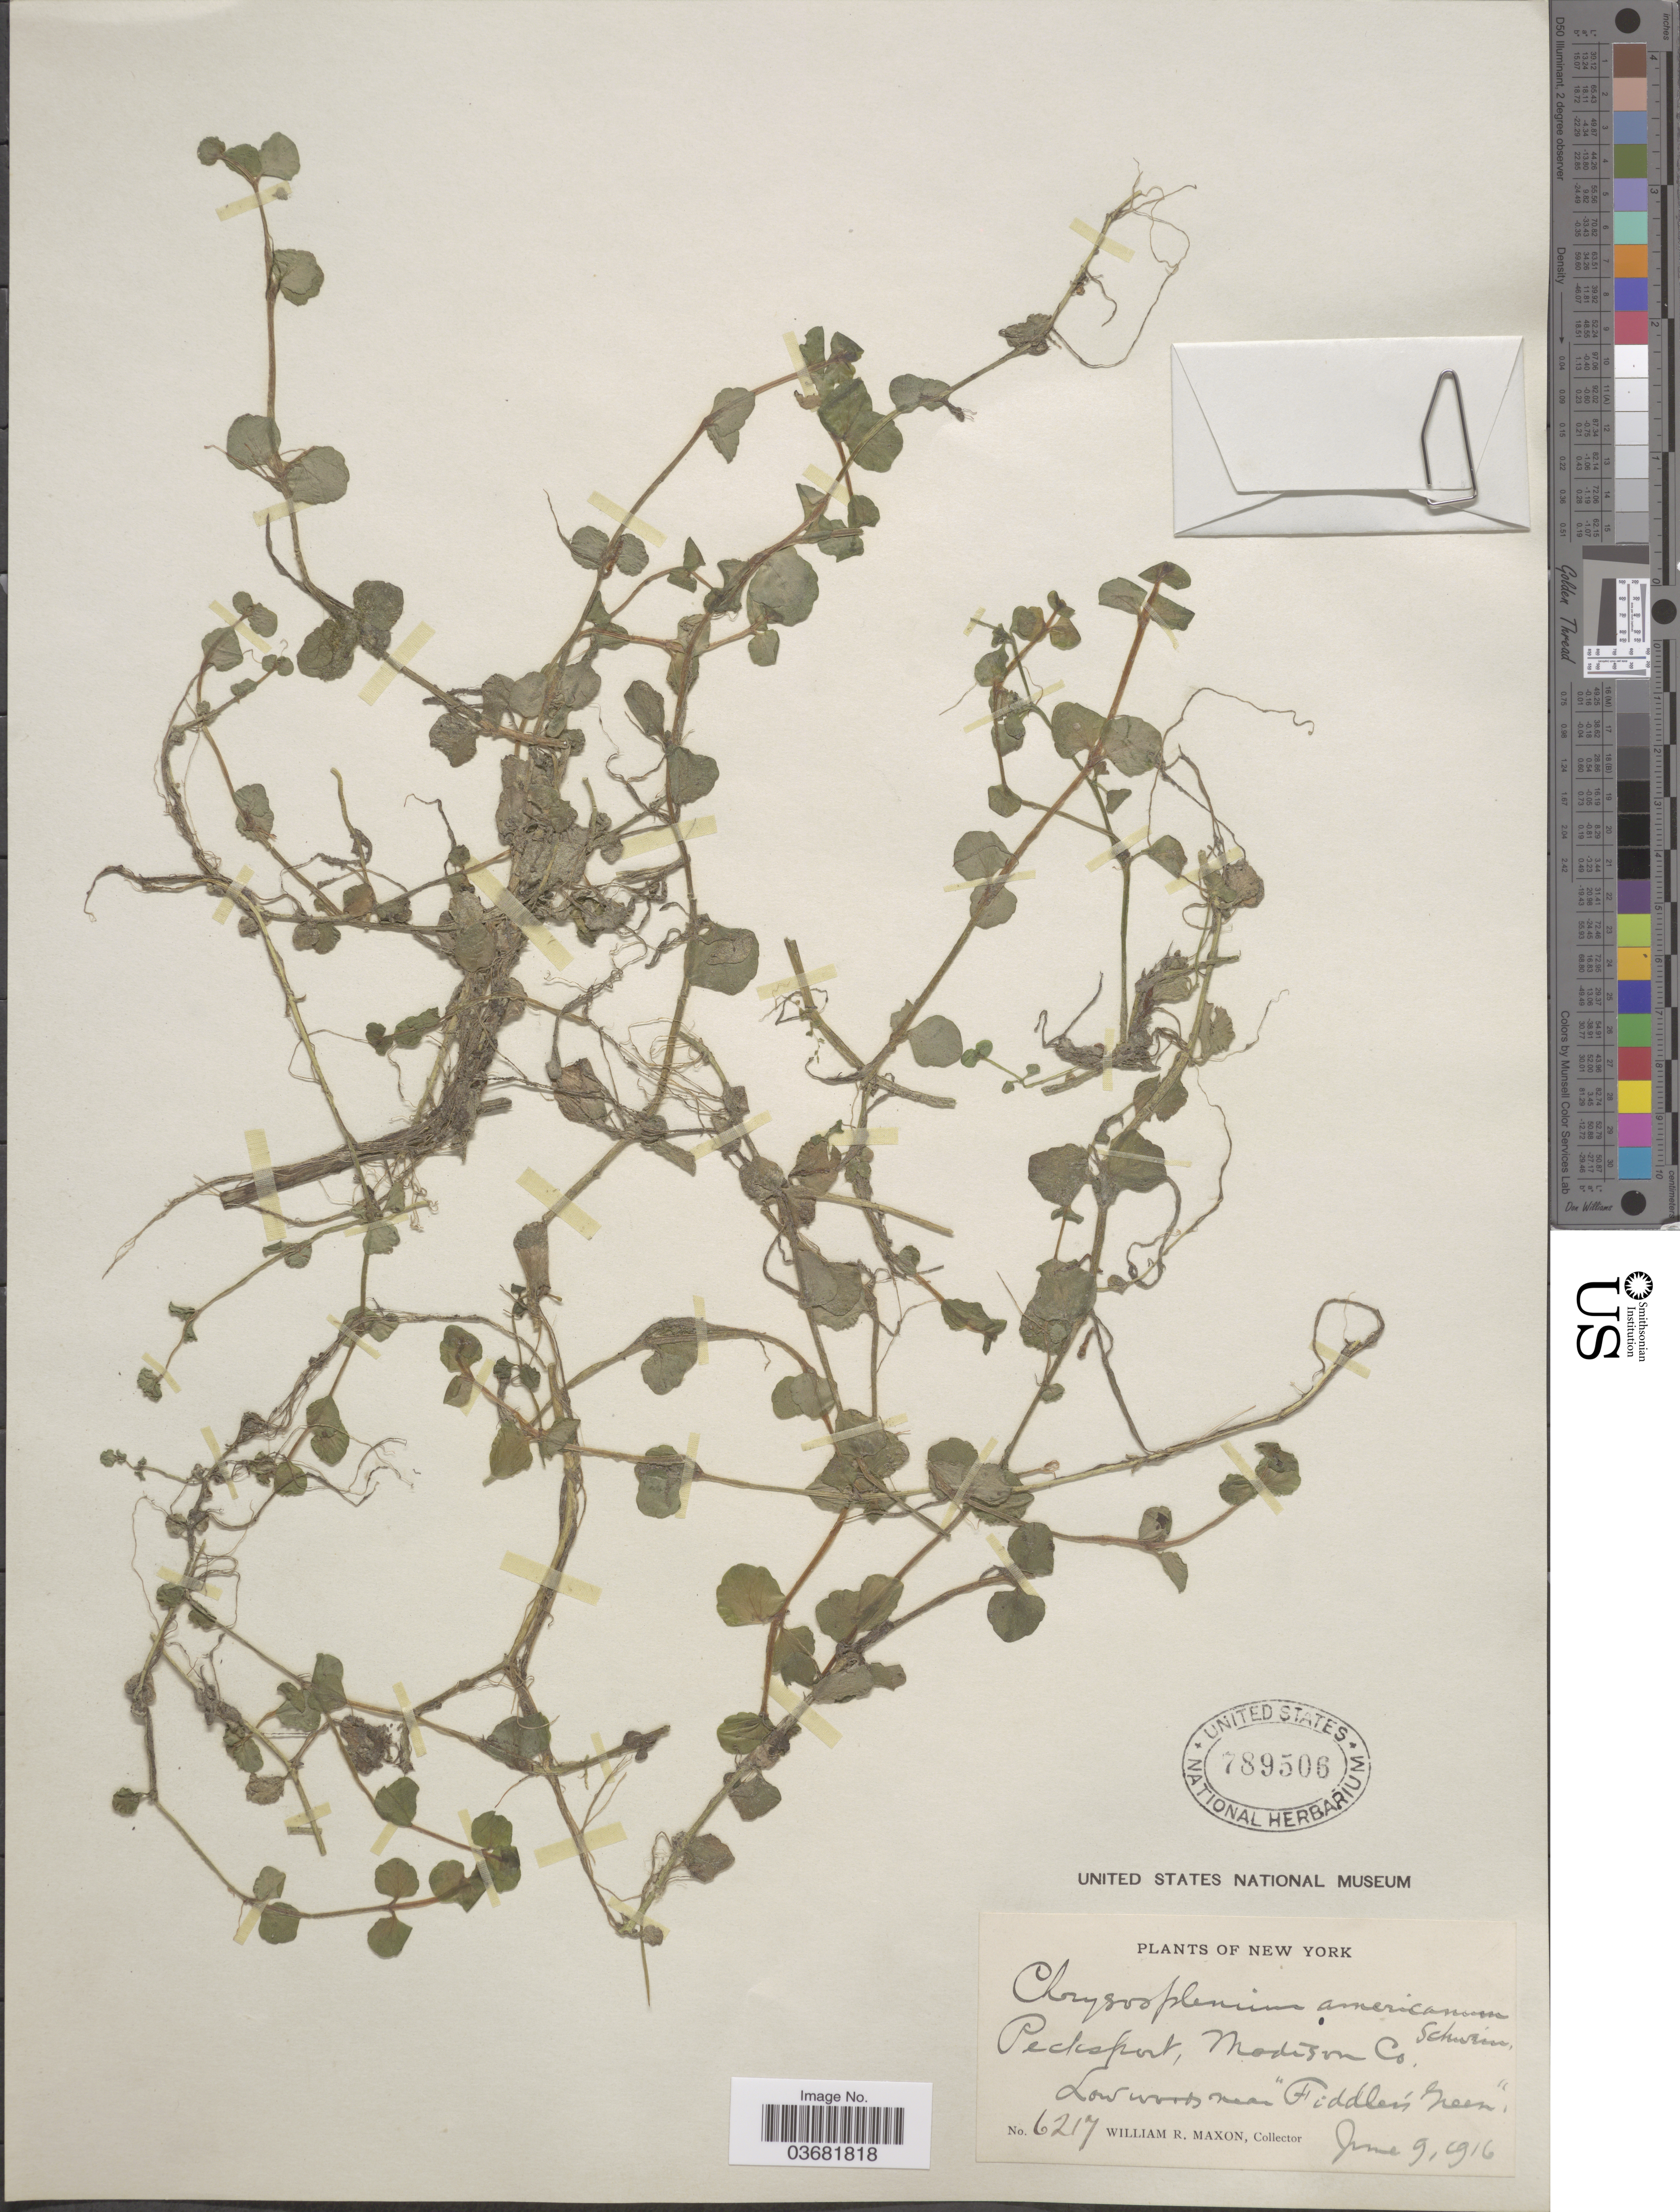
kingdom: Plantae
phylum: Tracheophyta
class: Magnoliopsida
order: Saxifragales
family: Saxifragaceae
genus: Chrysosplenium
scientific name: Chrysosplenium americanum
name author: Schwein.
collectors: W. R. Maxon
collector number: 6217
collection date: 1916-06-09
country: United States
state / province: New York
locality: Pecksport, Madison Co, Low woods near "Fiddler's Green".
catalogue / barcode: US 789506